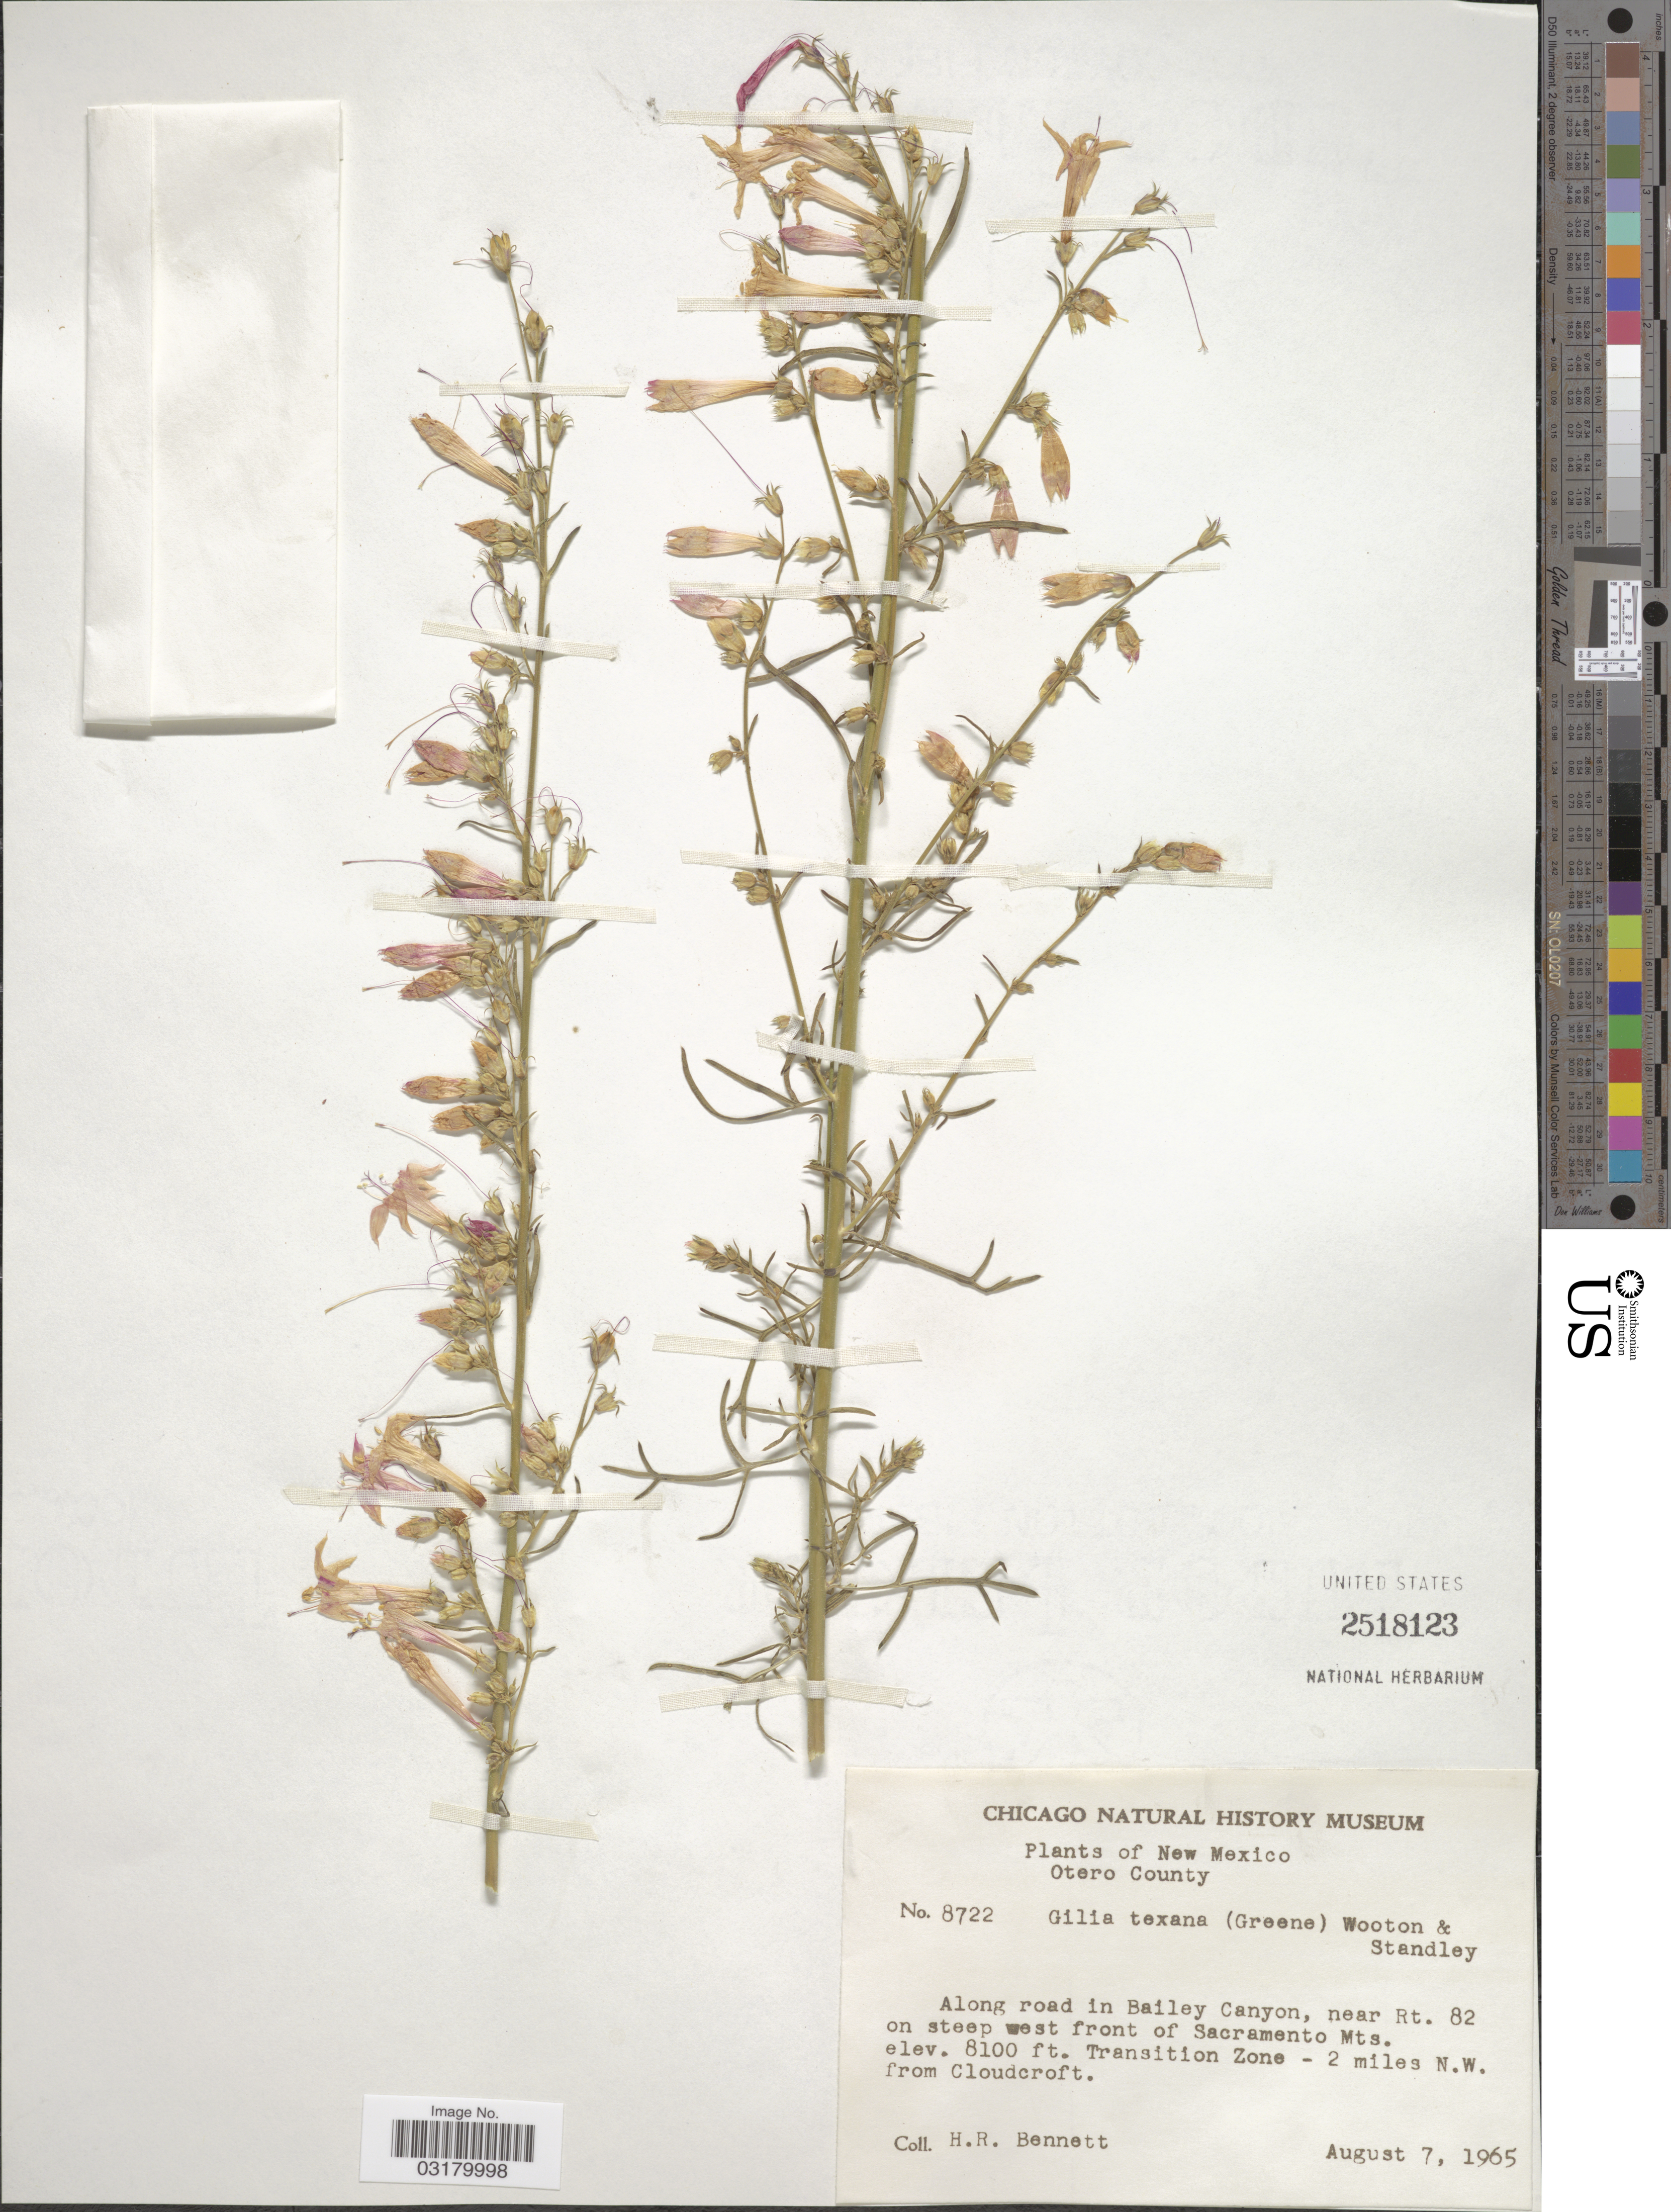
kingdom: Plantae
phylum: Tracheophyta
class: Magnoliopsida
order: Ericales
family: Polemoniaceae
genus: Ipomopsis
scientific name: Ipomopsis aggregata subsp. formosissima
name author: (Greene) Wherry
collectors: H. R. Bennett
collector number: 8722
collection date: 1965-08-07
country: United States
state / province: New Mexico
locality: Otero County. Along road in Bailey Canyon, near Rt. 82 on steep west front of Sacramento Mts. Transition Zone - 2 miles N.W. from Cloudcroft.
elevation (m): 2469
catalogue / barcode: US 2518123